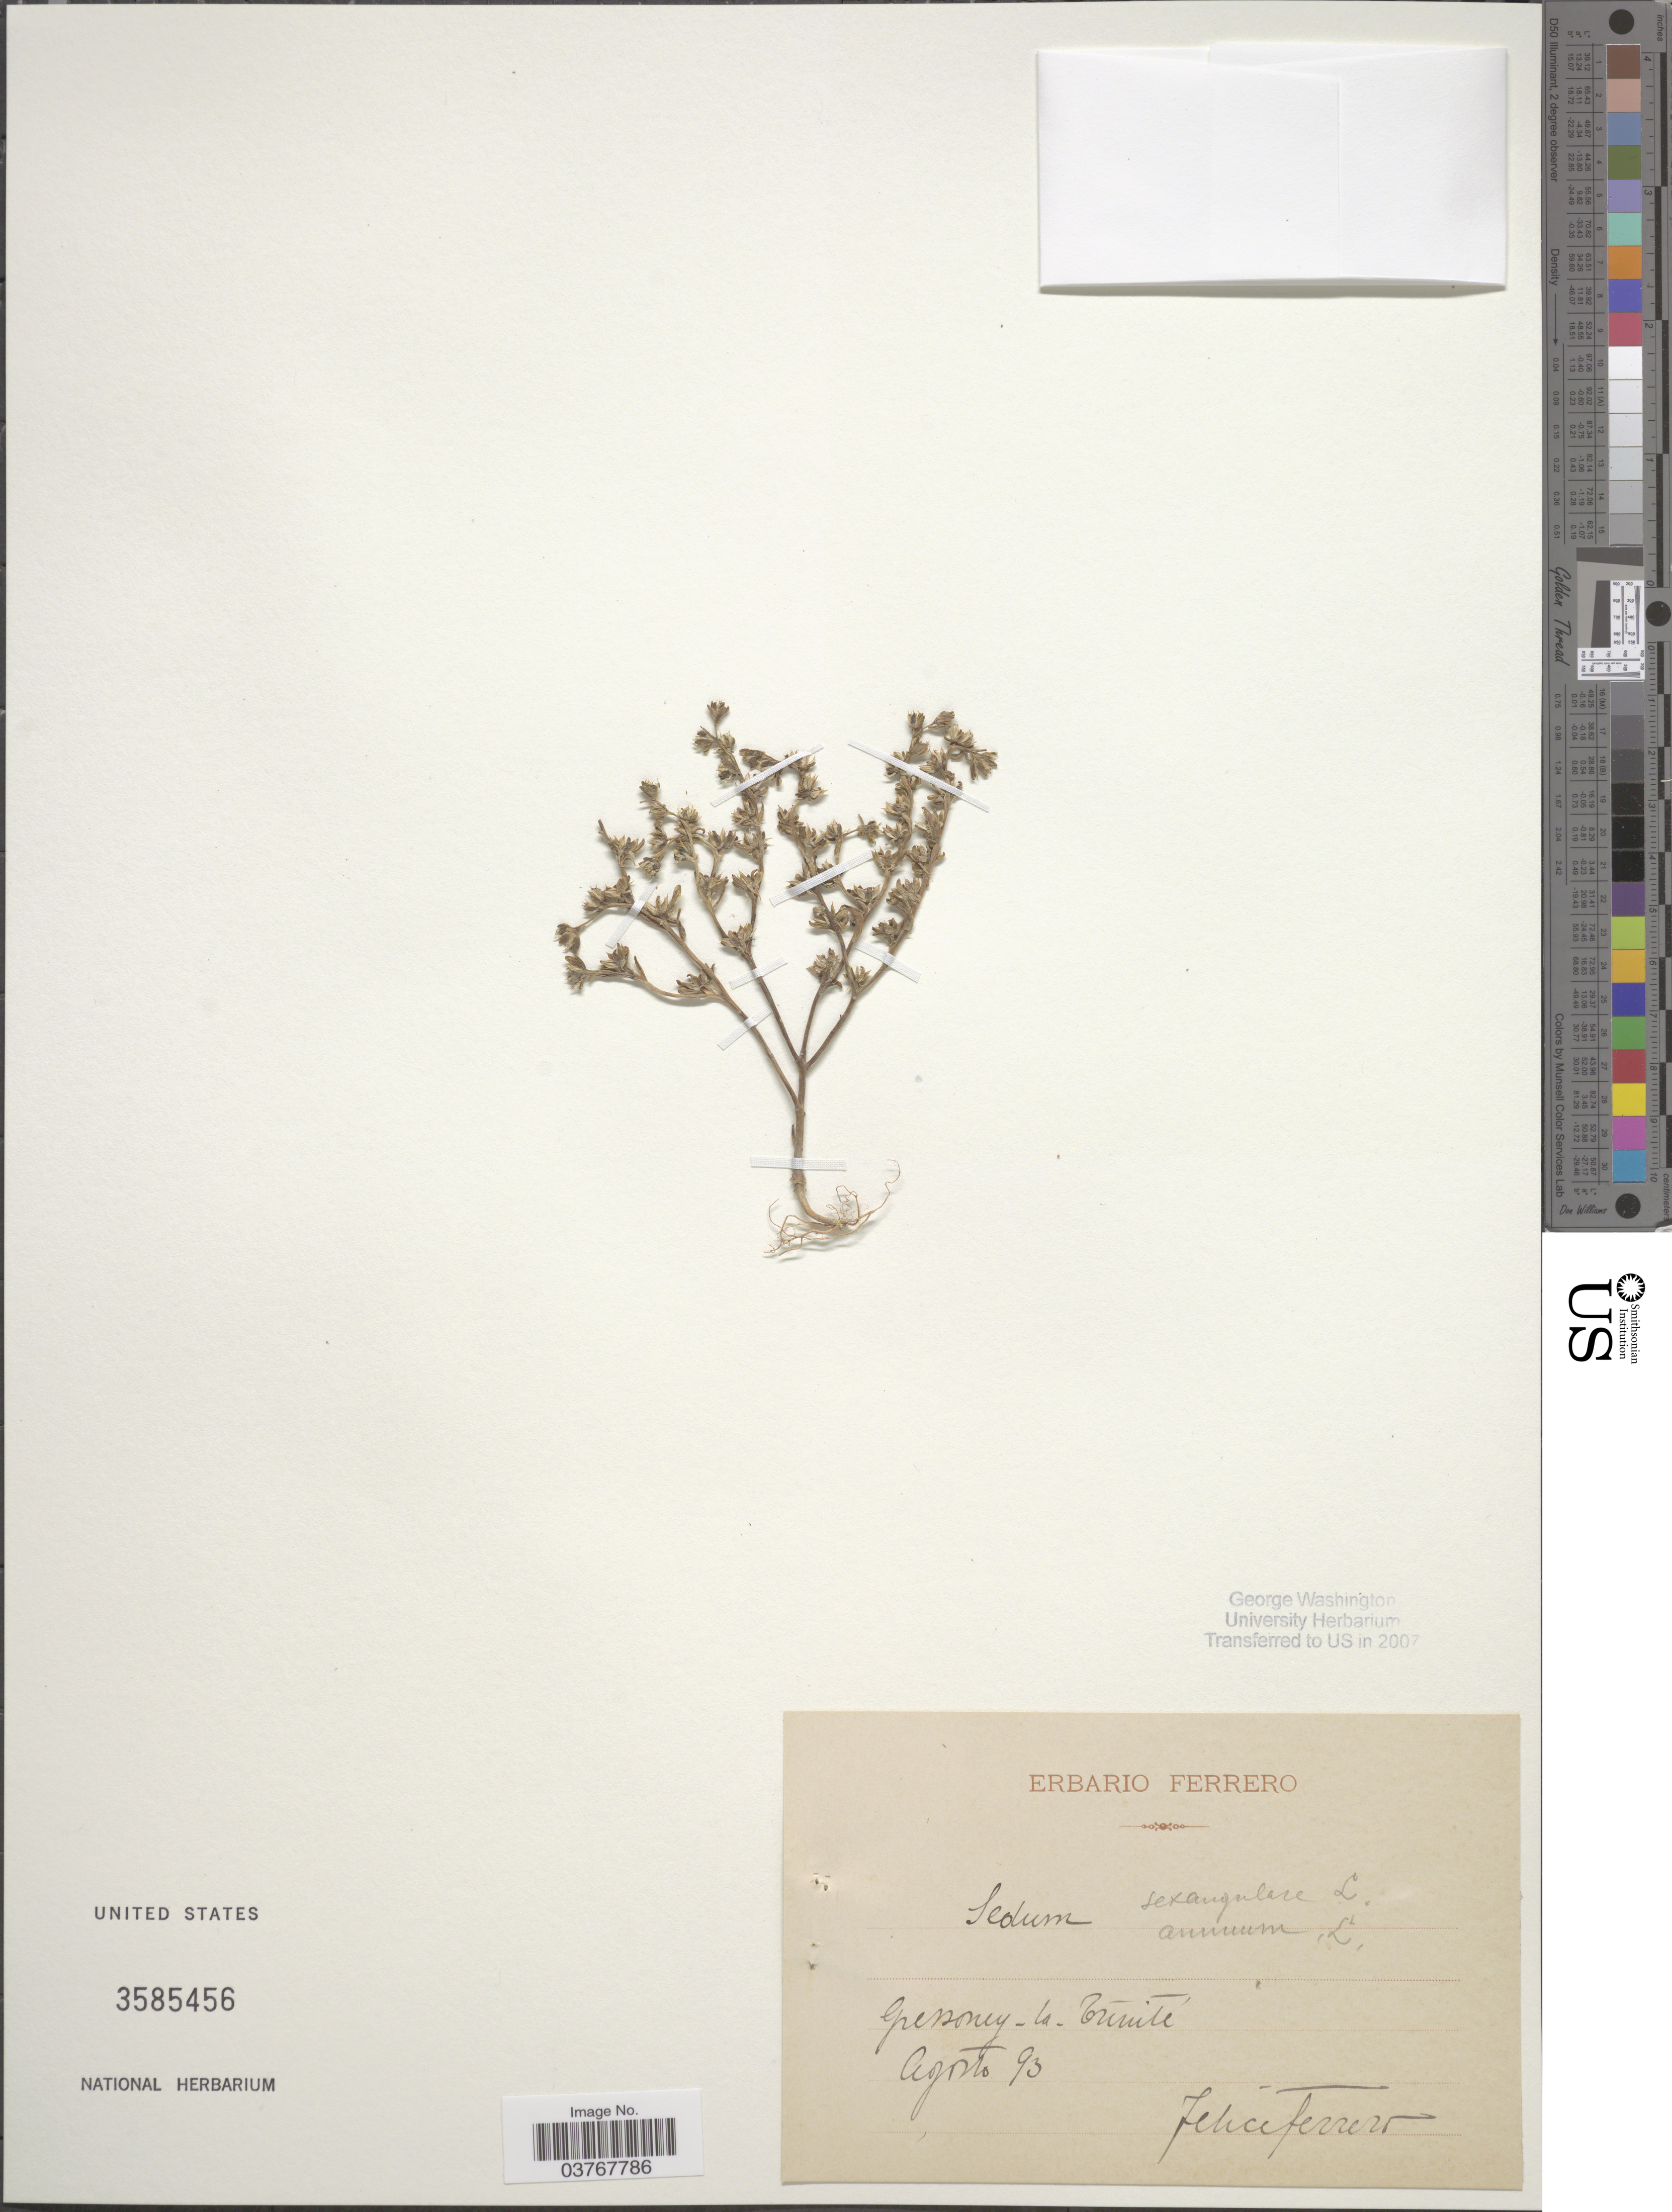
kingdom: Plantae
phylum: Tracheophyta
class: Magnoliopsida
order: Saxifragales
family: Crassulaceae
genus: Sedum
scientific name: Sedum sexangulare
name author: L.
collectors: F. Ferrero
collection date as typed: Transcribed d/m/y: /8/93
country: Italy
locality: Gressoney-La-Trinité.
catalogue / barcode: US 3585456